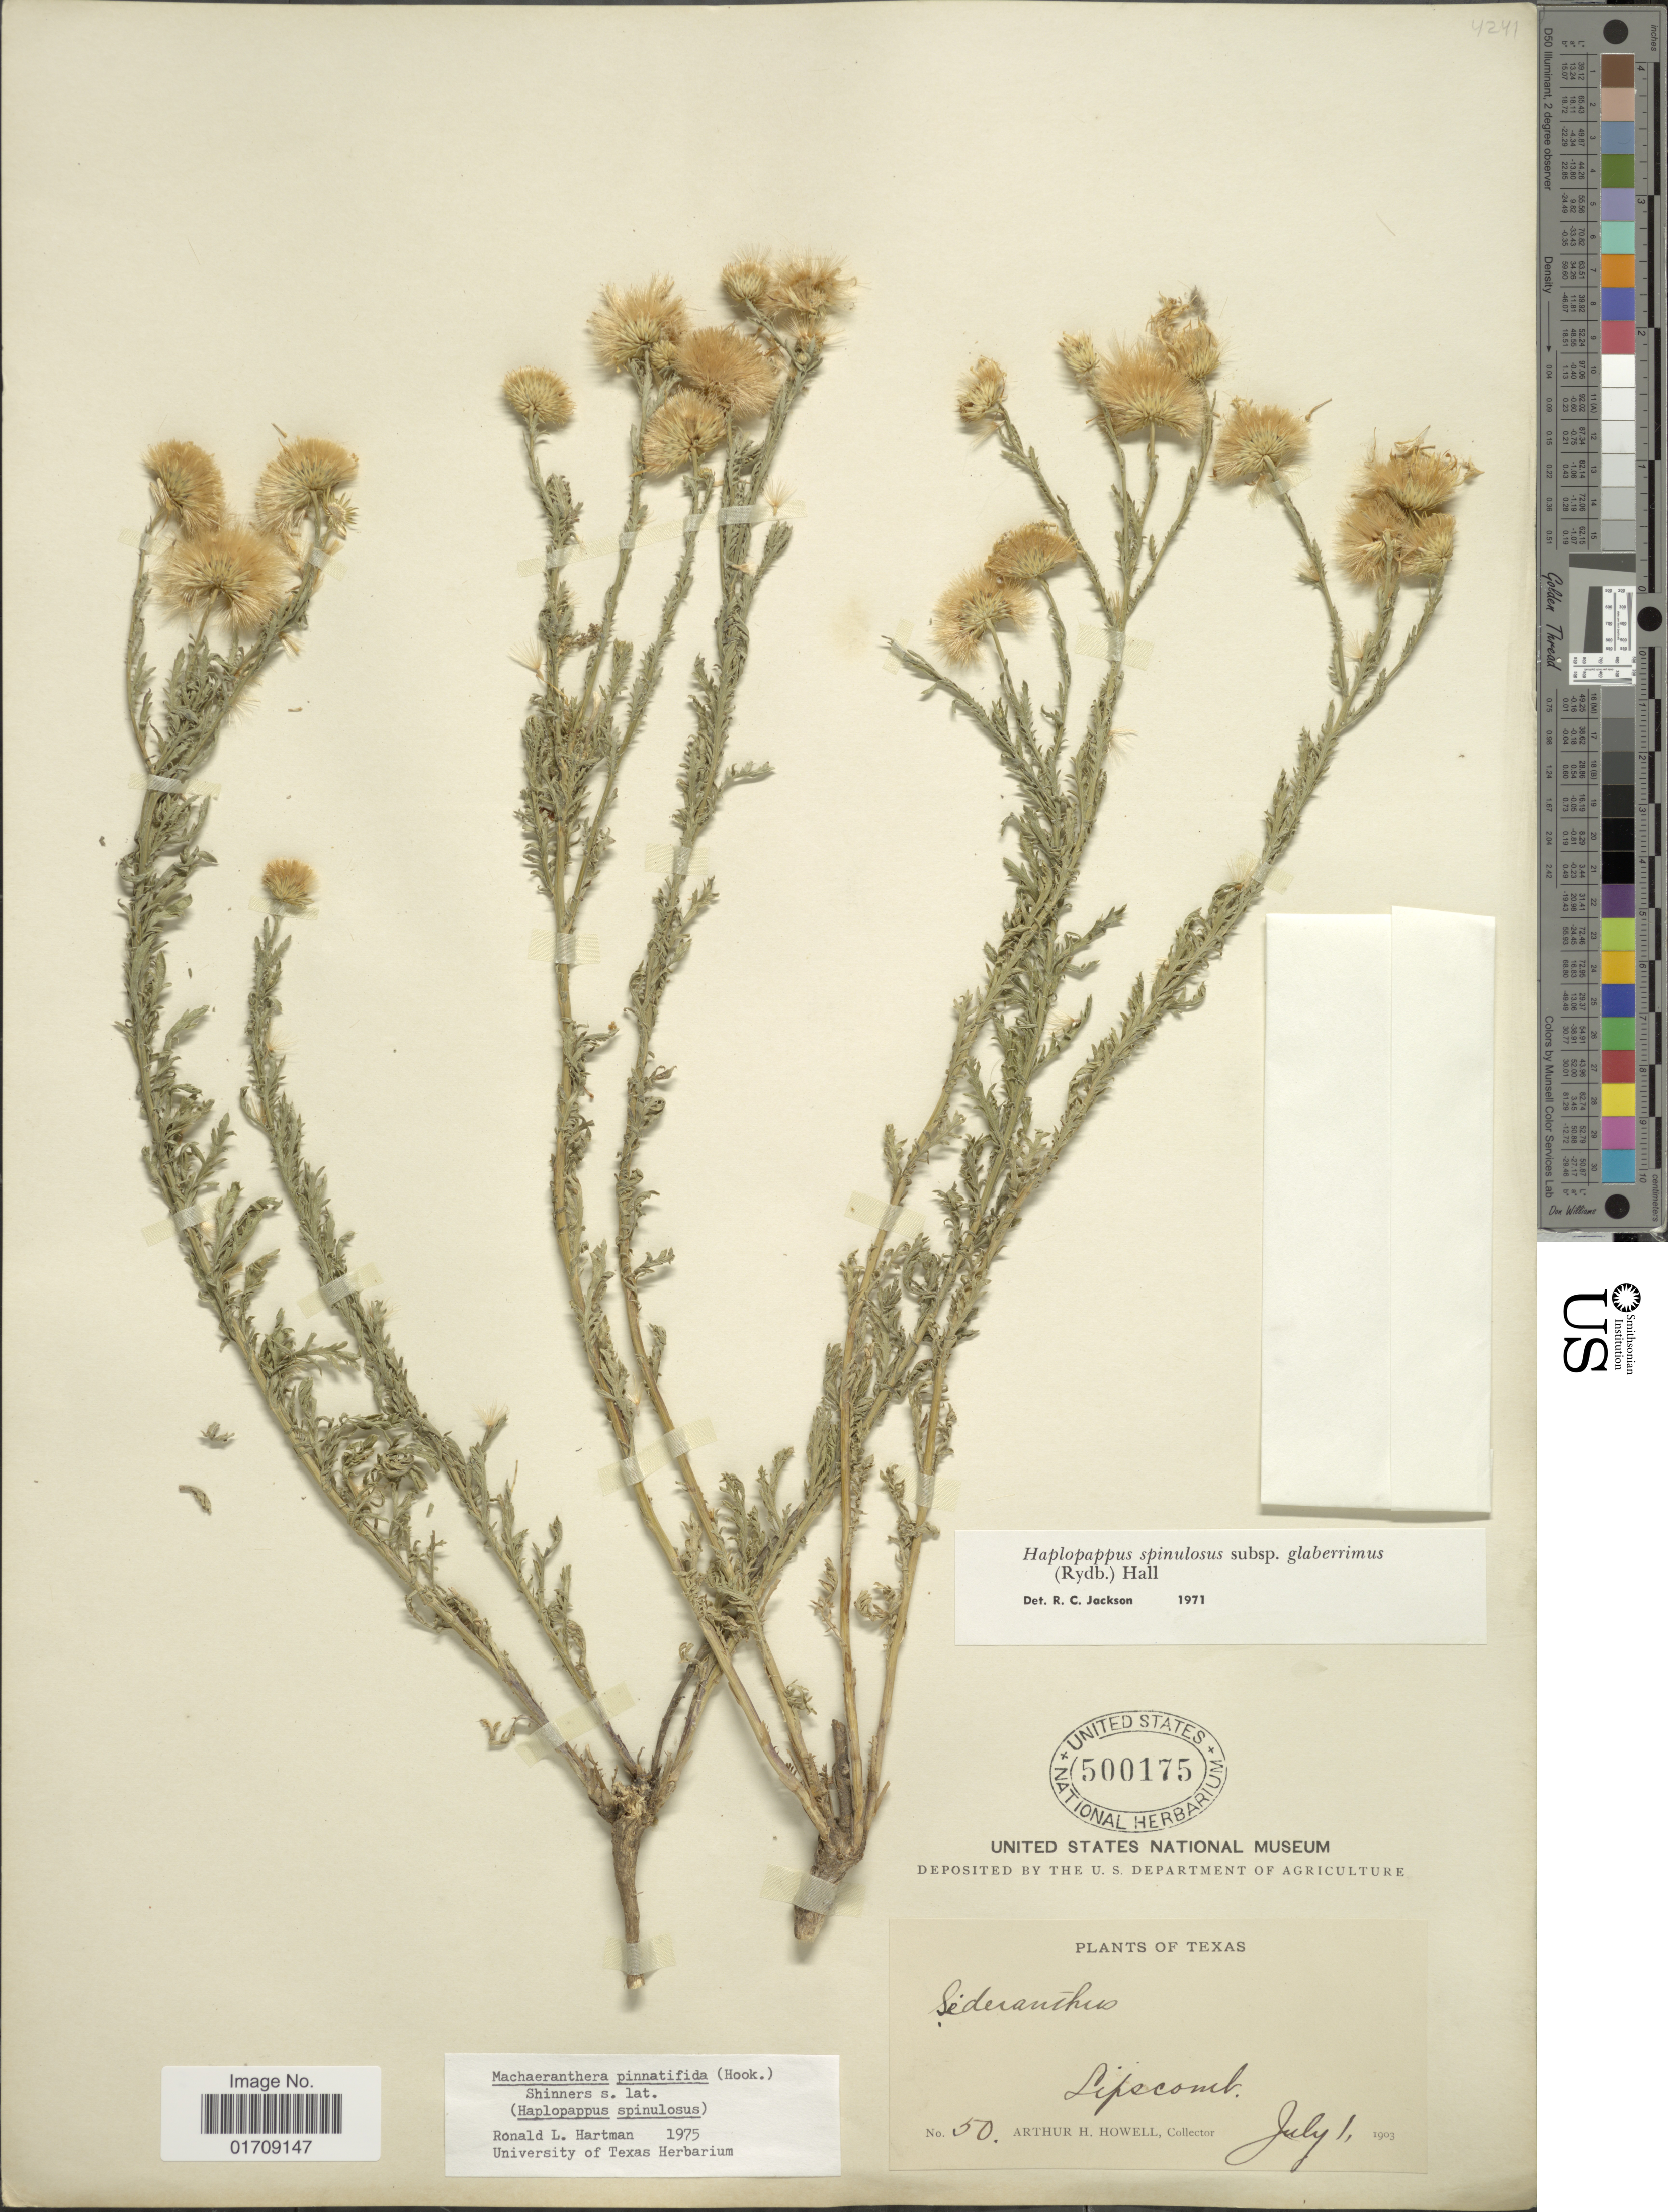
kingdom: Plantae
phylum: Tracheophyta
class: Magnoliopsida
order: Asterales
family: Asteraceae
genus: Machaeranthera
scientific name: Machaeranthera pinnatifida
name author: (Hook.) Shinners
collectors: A. Howell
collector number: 50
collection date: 1903-07-01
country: United States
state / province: Texas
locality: Lipscomb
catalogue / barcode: US 500175